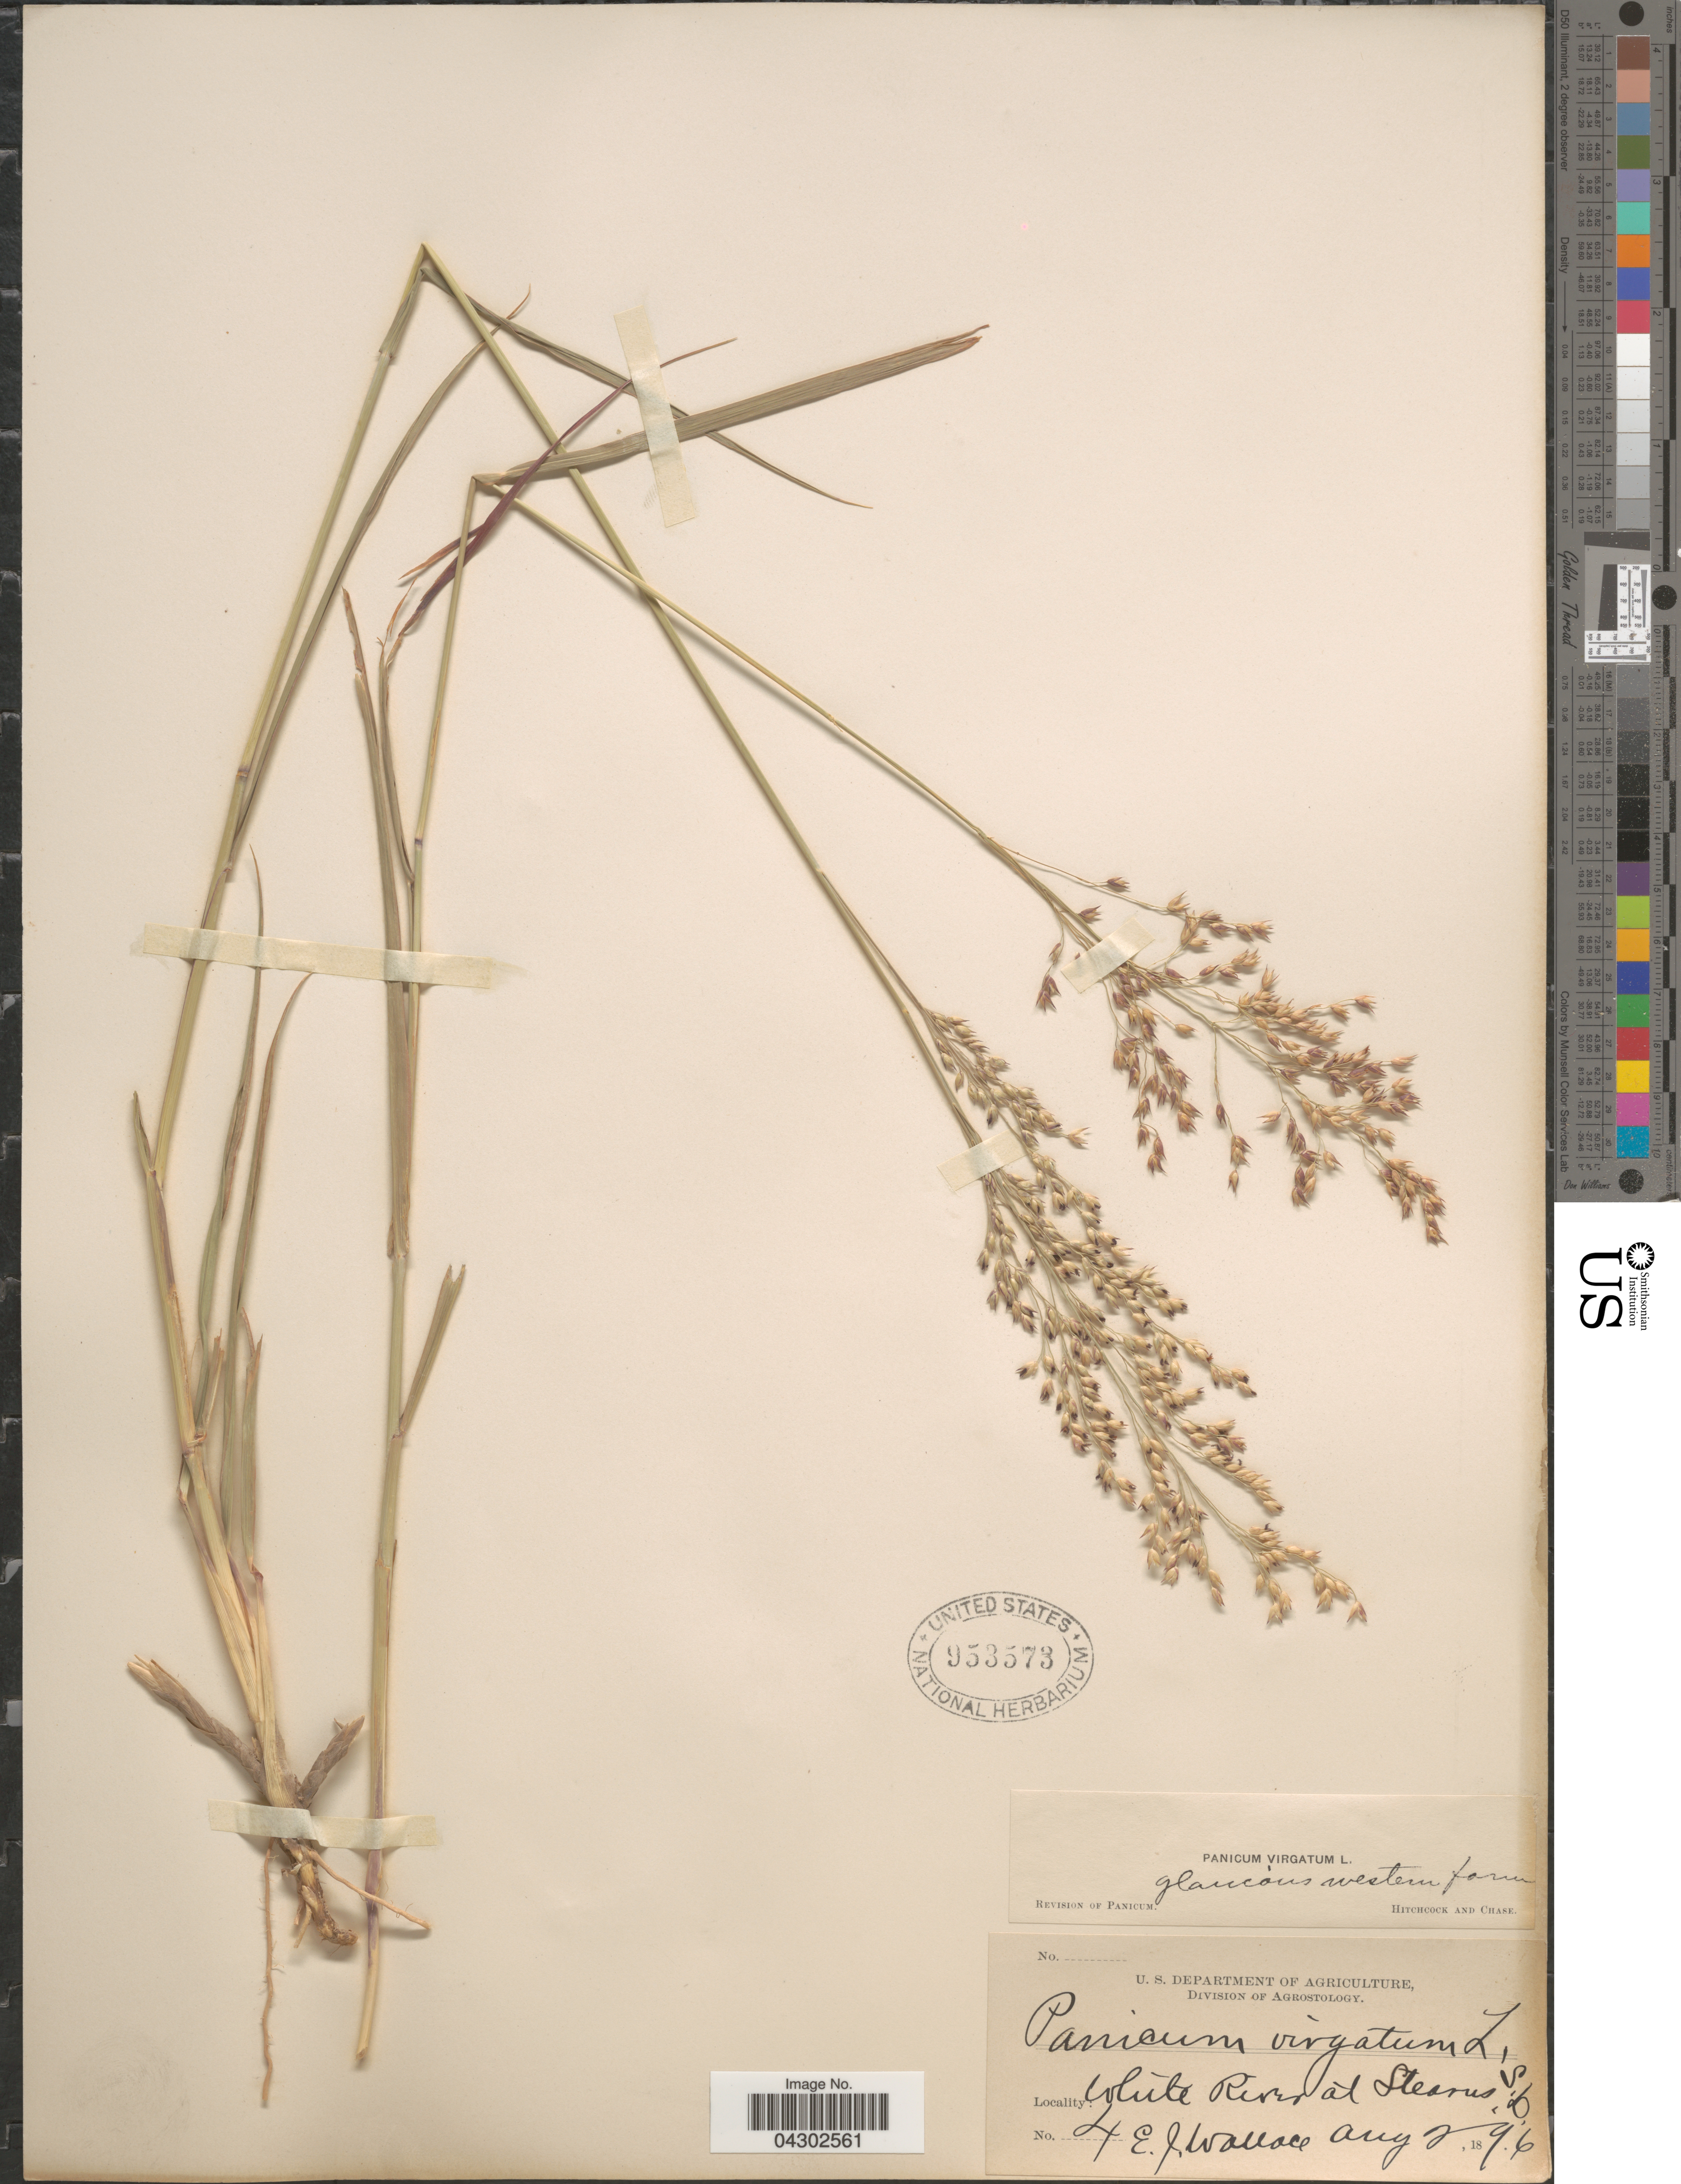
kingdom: Plantae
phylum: Tracheophyta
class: Liliopsida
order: Poales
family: Poaceae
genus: Panicum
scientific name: Panicum virgatum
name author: L.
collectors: E. J. Wallace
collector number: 4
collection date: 1896-08-02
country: United States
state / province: South Dakota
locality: White River at Stearns.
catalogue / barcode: US 953573